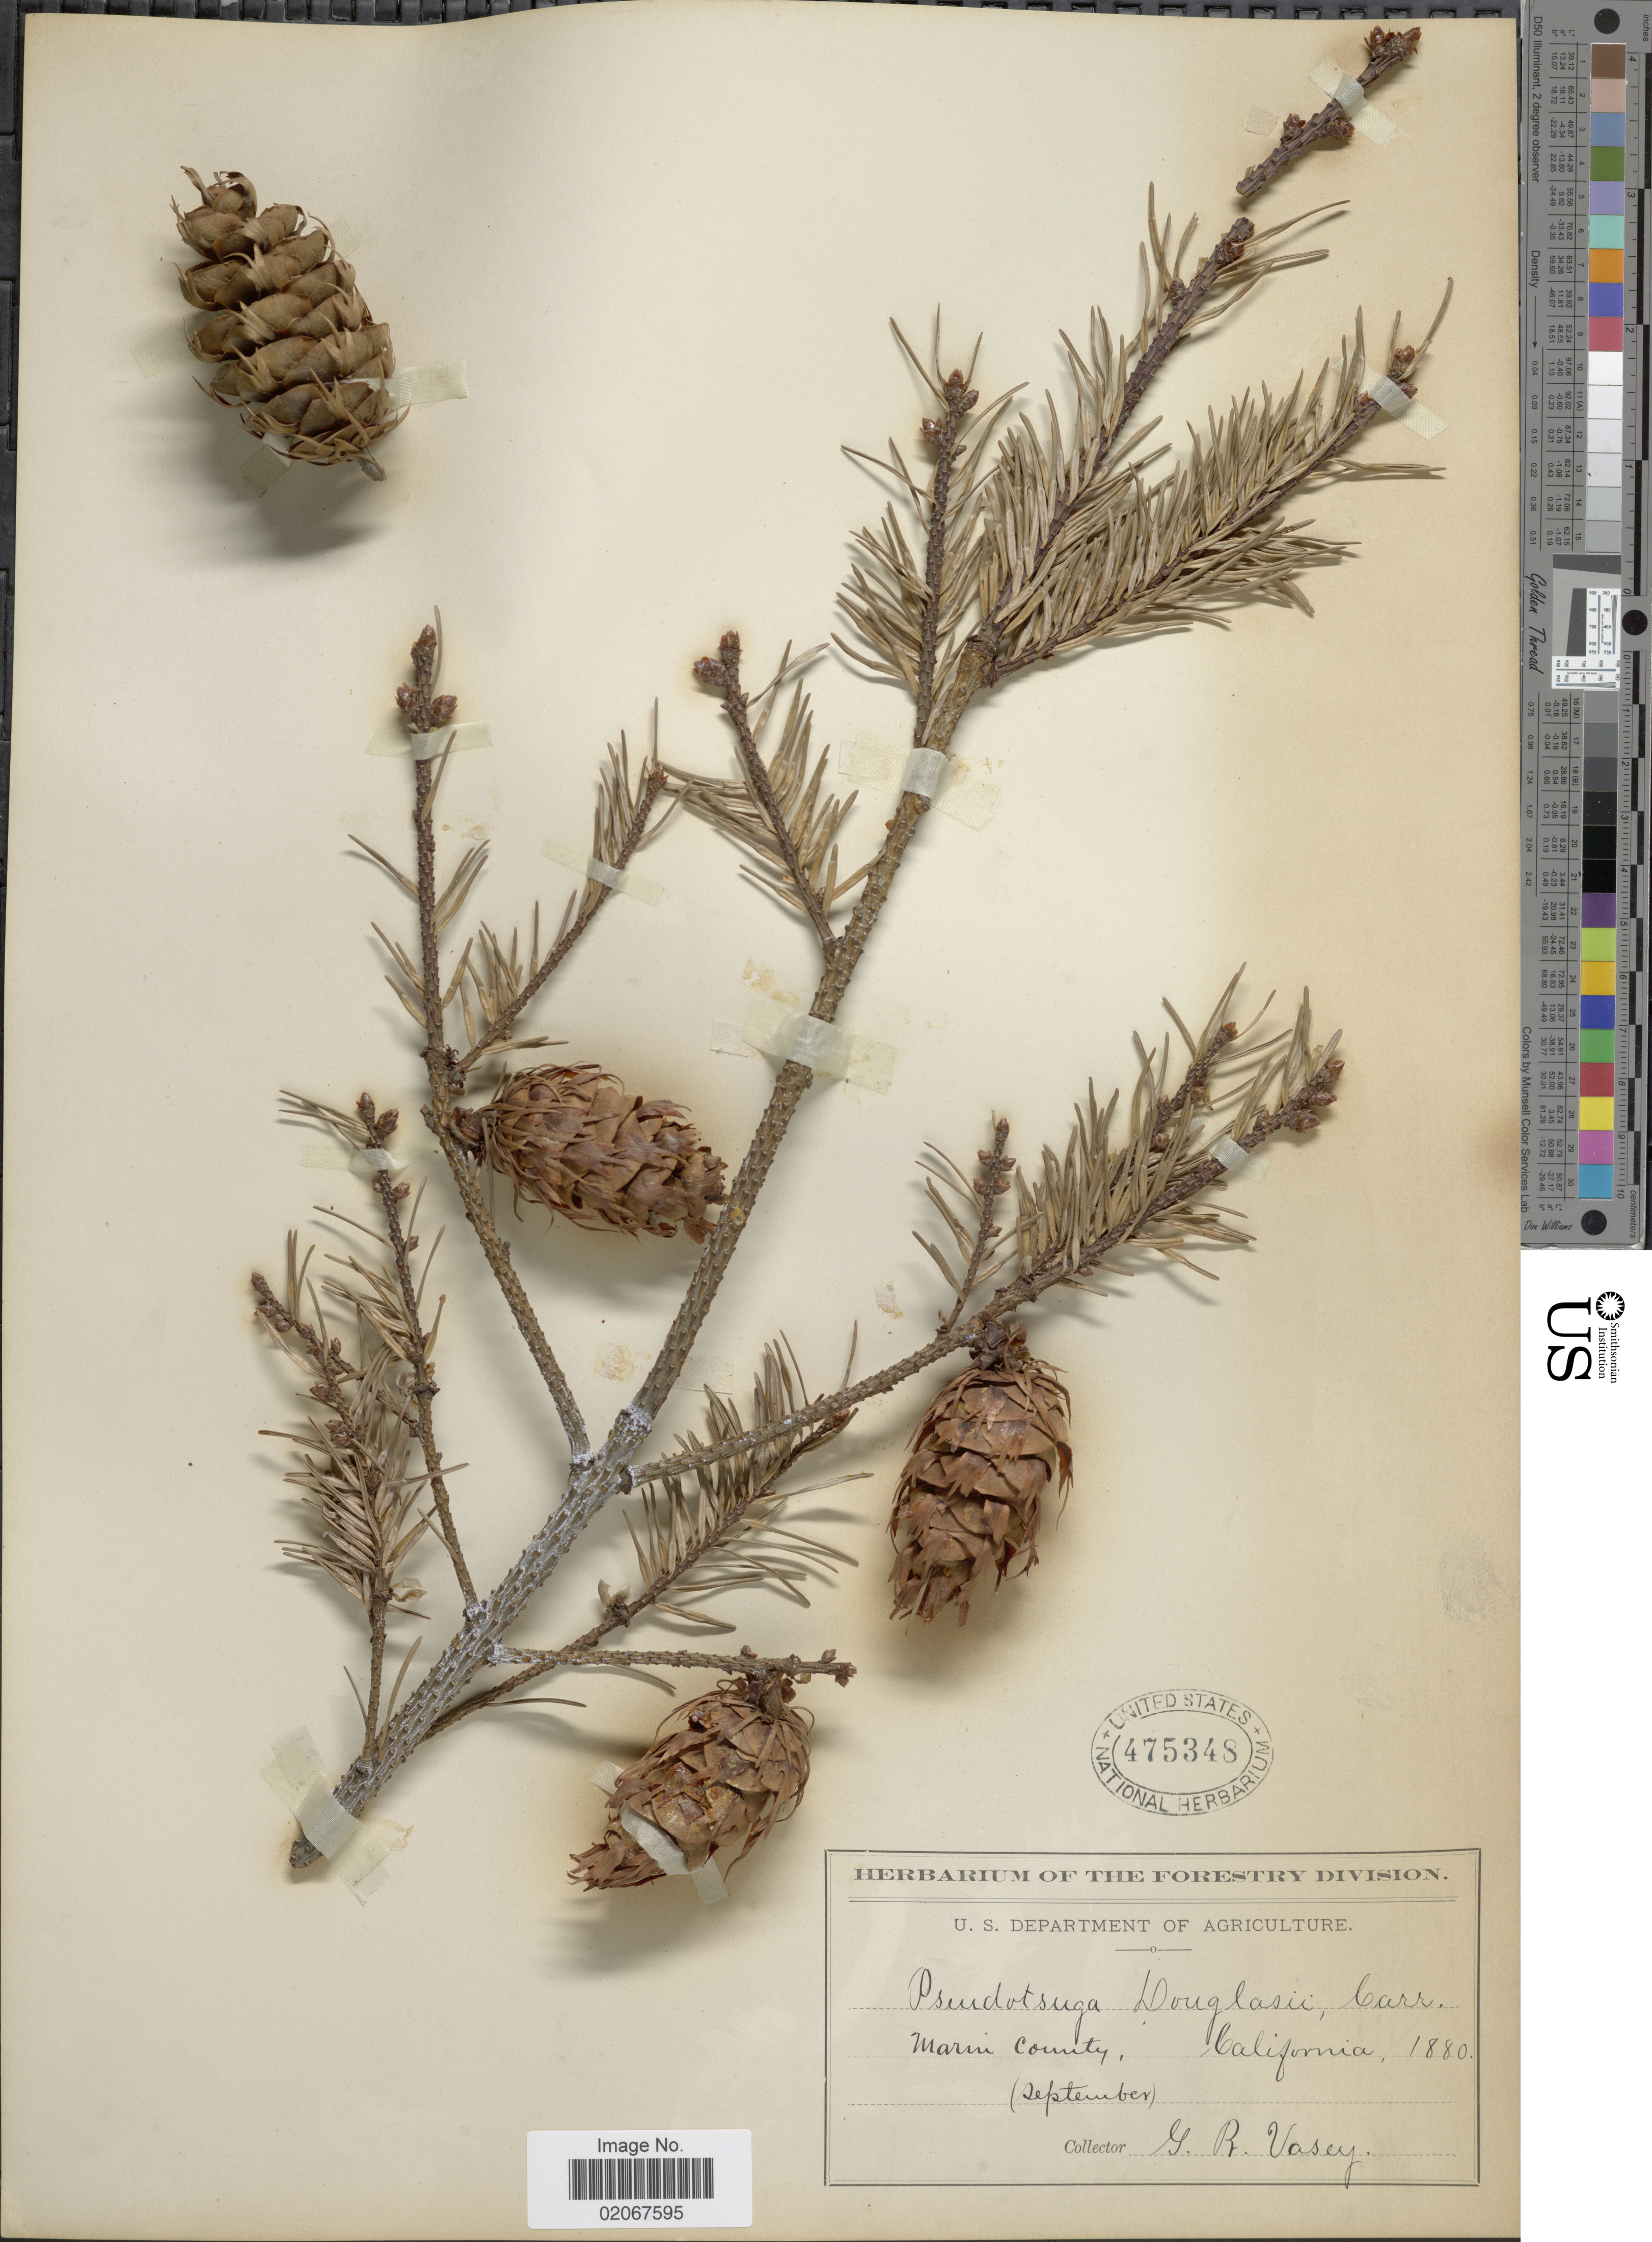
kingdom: Plantae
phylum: Tracheophyta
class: Pinopsida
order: Pinales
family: Pinaceae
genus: Pseudotsuga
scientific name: Pseudotsuga menziesii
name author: (Mirb.) Franco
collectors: G. R. Vasey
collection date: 1880-09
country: United States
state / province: California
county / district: Marin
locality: Marin County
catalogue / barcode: US 475348